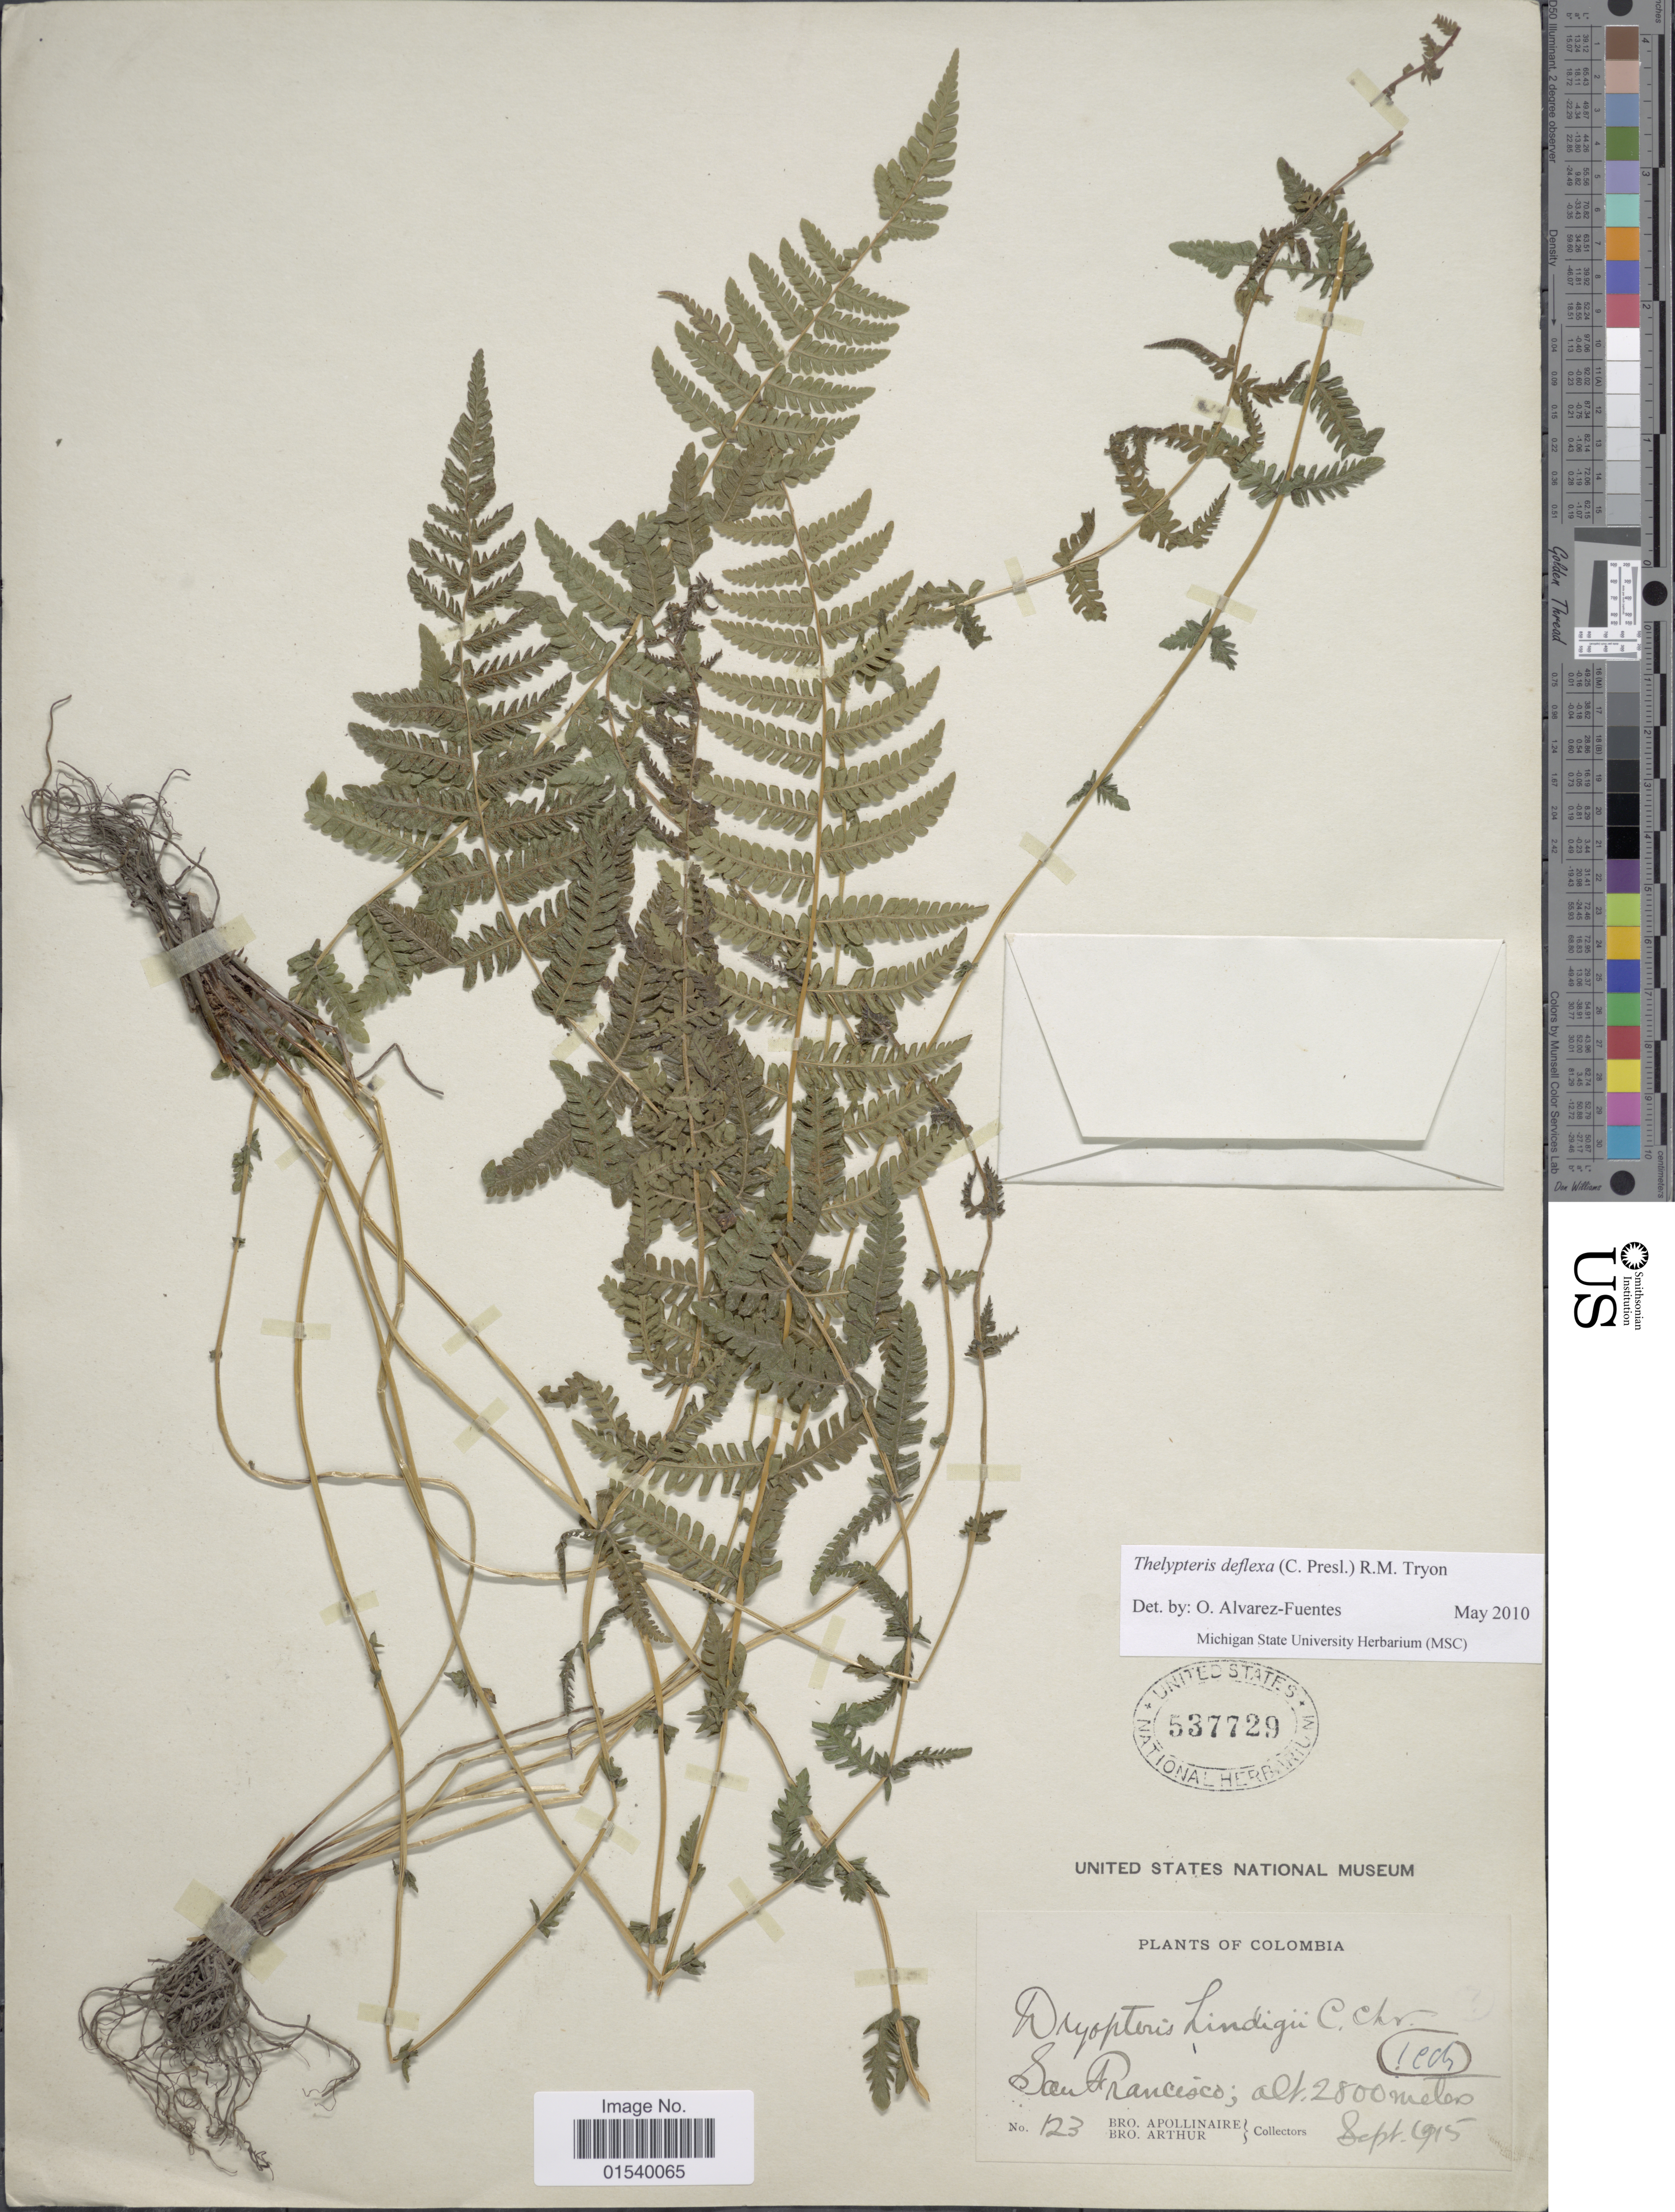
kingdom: Plantae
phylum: Tracheophyta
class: Polypodiopsida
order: Polypodiales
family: Thelypteridaceae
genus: Amauropelta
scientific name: Amauropelta deflexa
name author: (C. Presl) Á. Löve & D. Löve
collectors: Bro. Apolinar A. & Bro. Arthur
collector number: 123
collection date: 1915-09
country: Colombia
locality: San Francisco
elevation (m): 2800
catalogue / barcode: US 537729